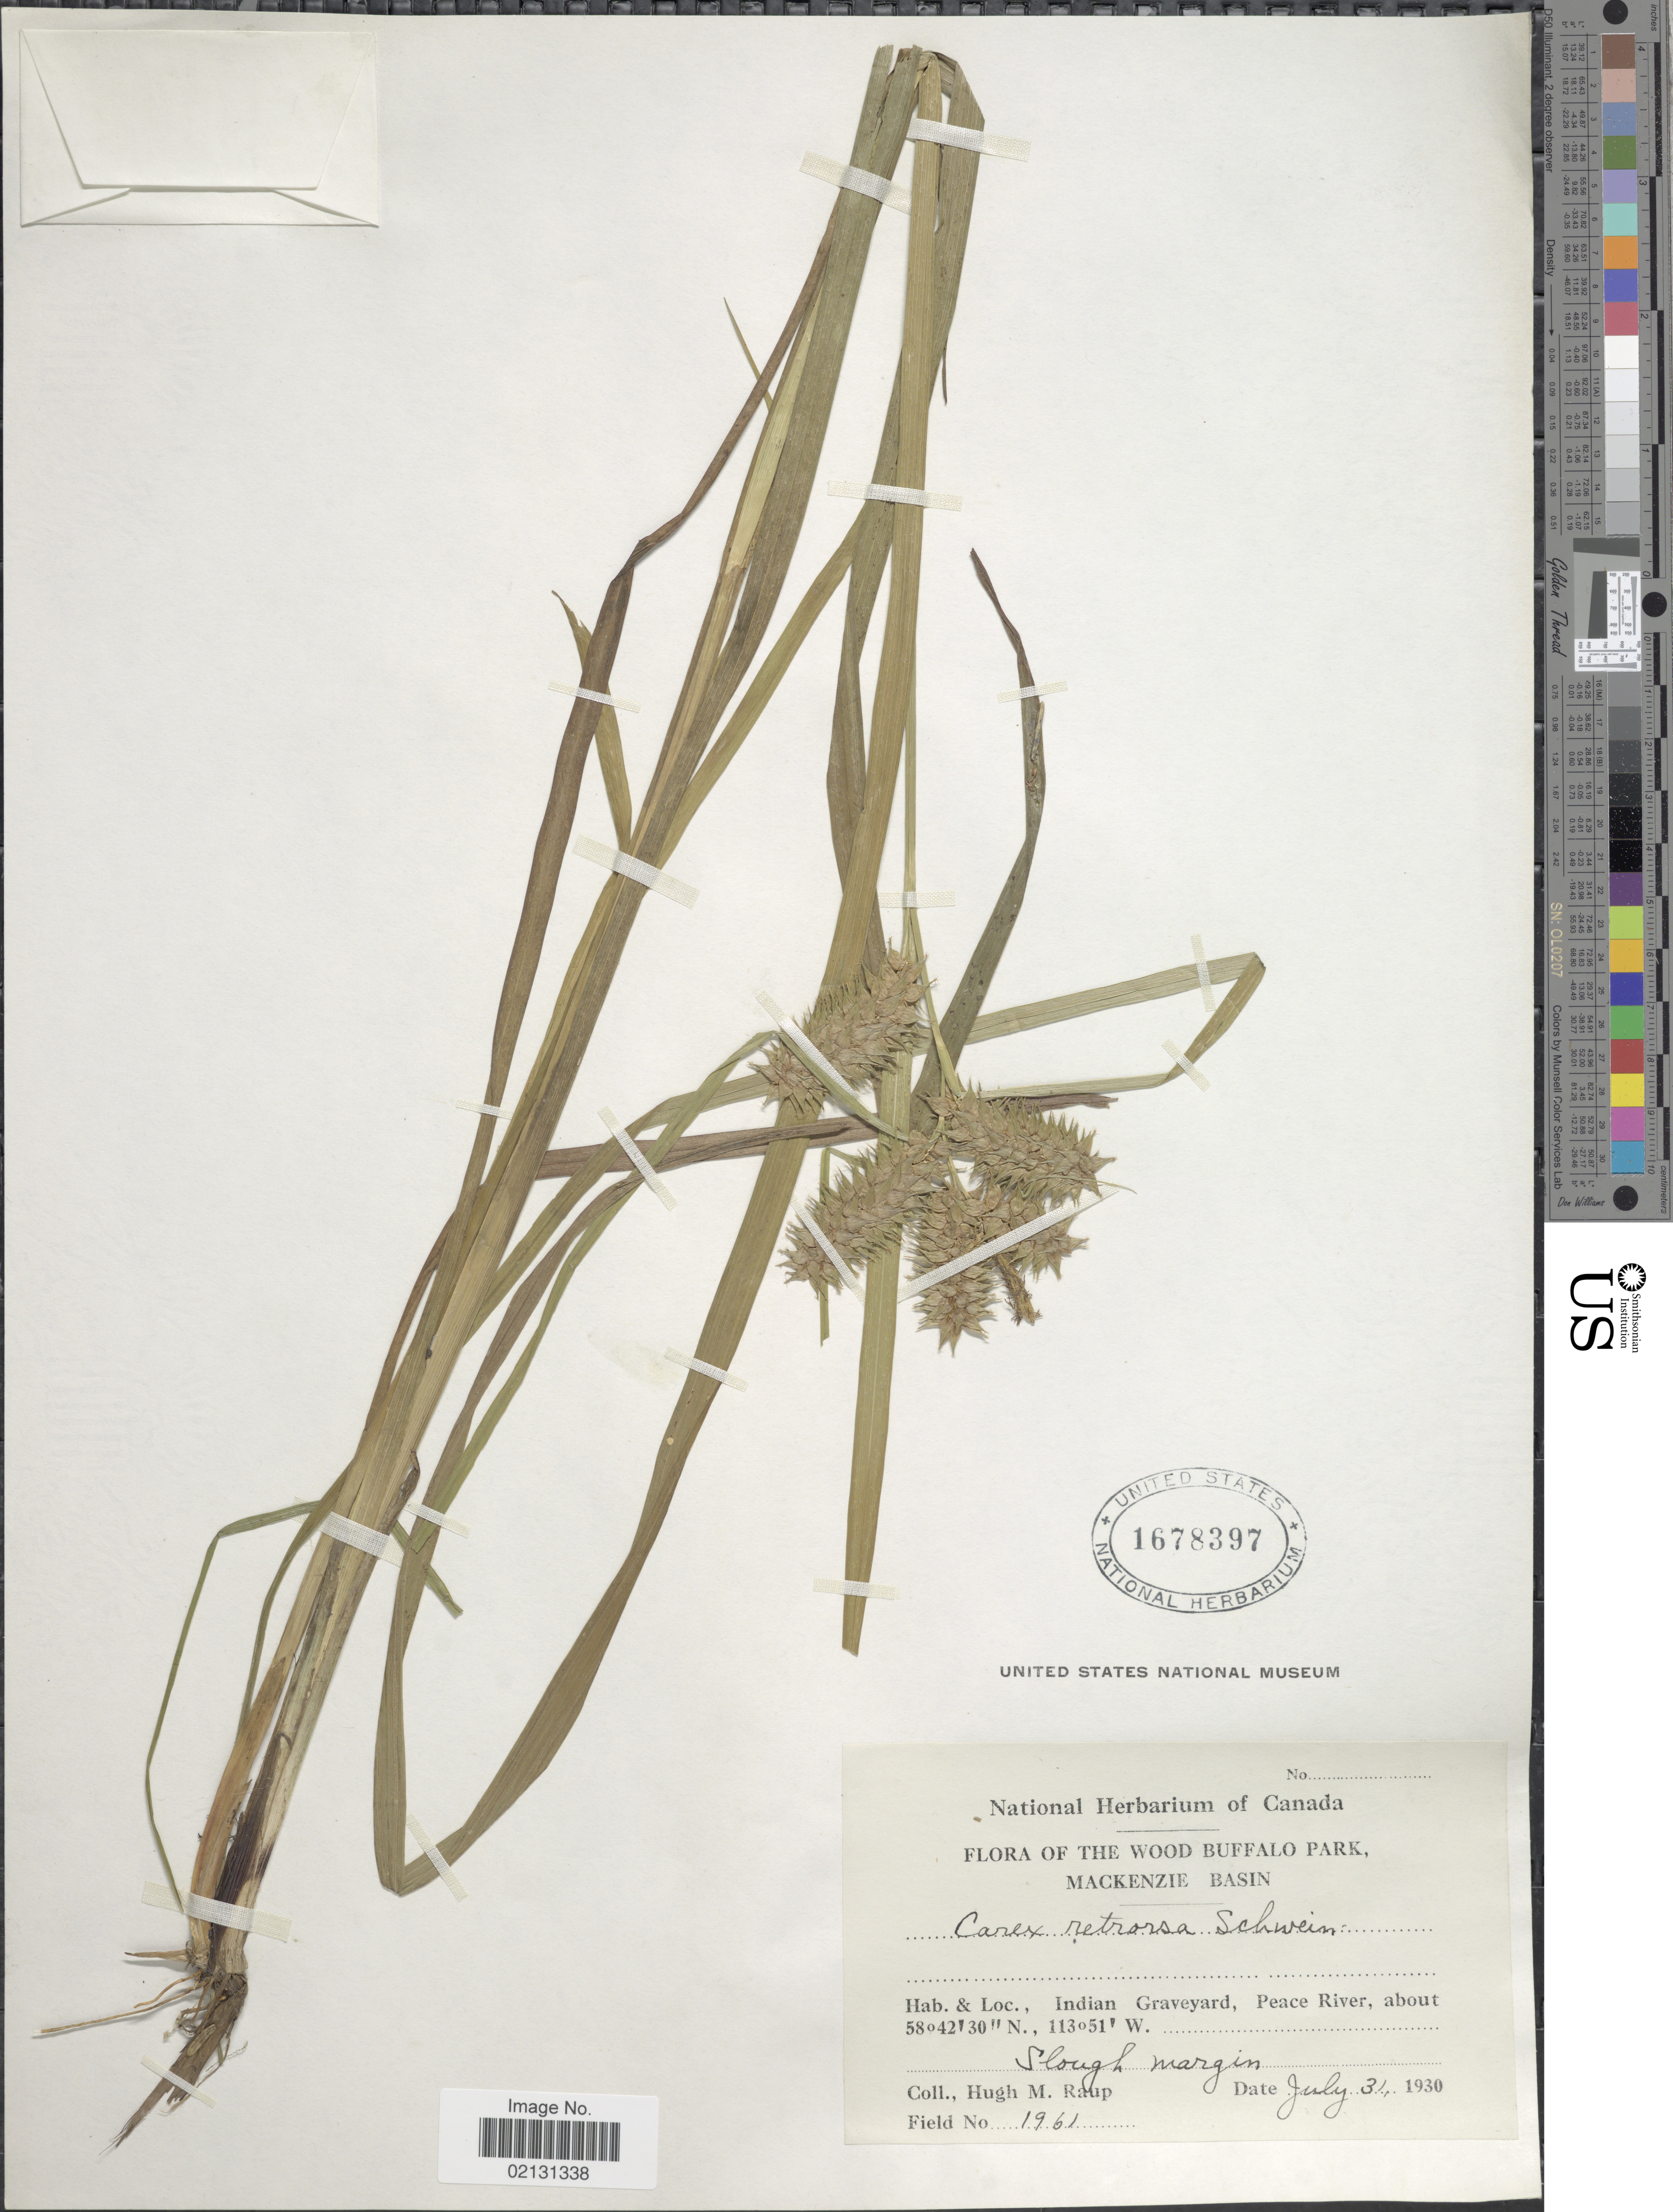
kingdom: Plantae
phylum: Tracheophyta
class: Liliopsida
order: Poales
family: Cyperaceae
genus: Carex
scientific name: Carex retrorsa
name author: Schwein.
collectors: H. Raup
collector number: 1961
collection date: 1930-07-31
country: Canada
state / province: Alberta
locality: The Wood Buffalo Park, Mackenzie Basin, Indian Graveyard, Peace River, Slough margin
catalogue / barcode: US 1678397